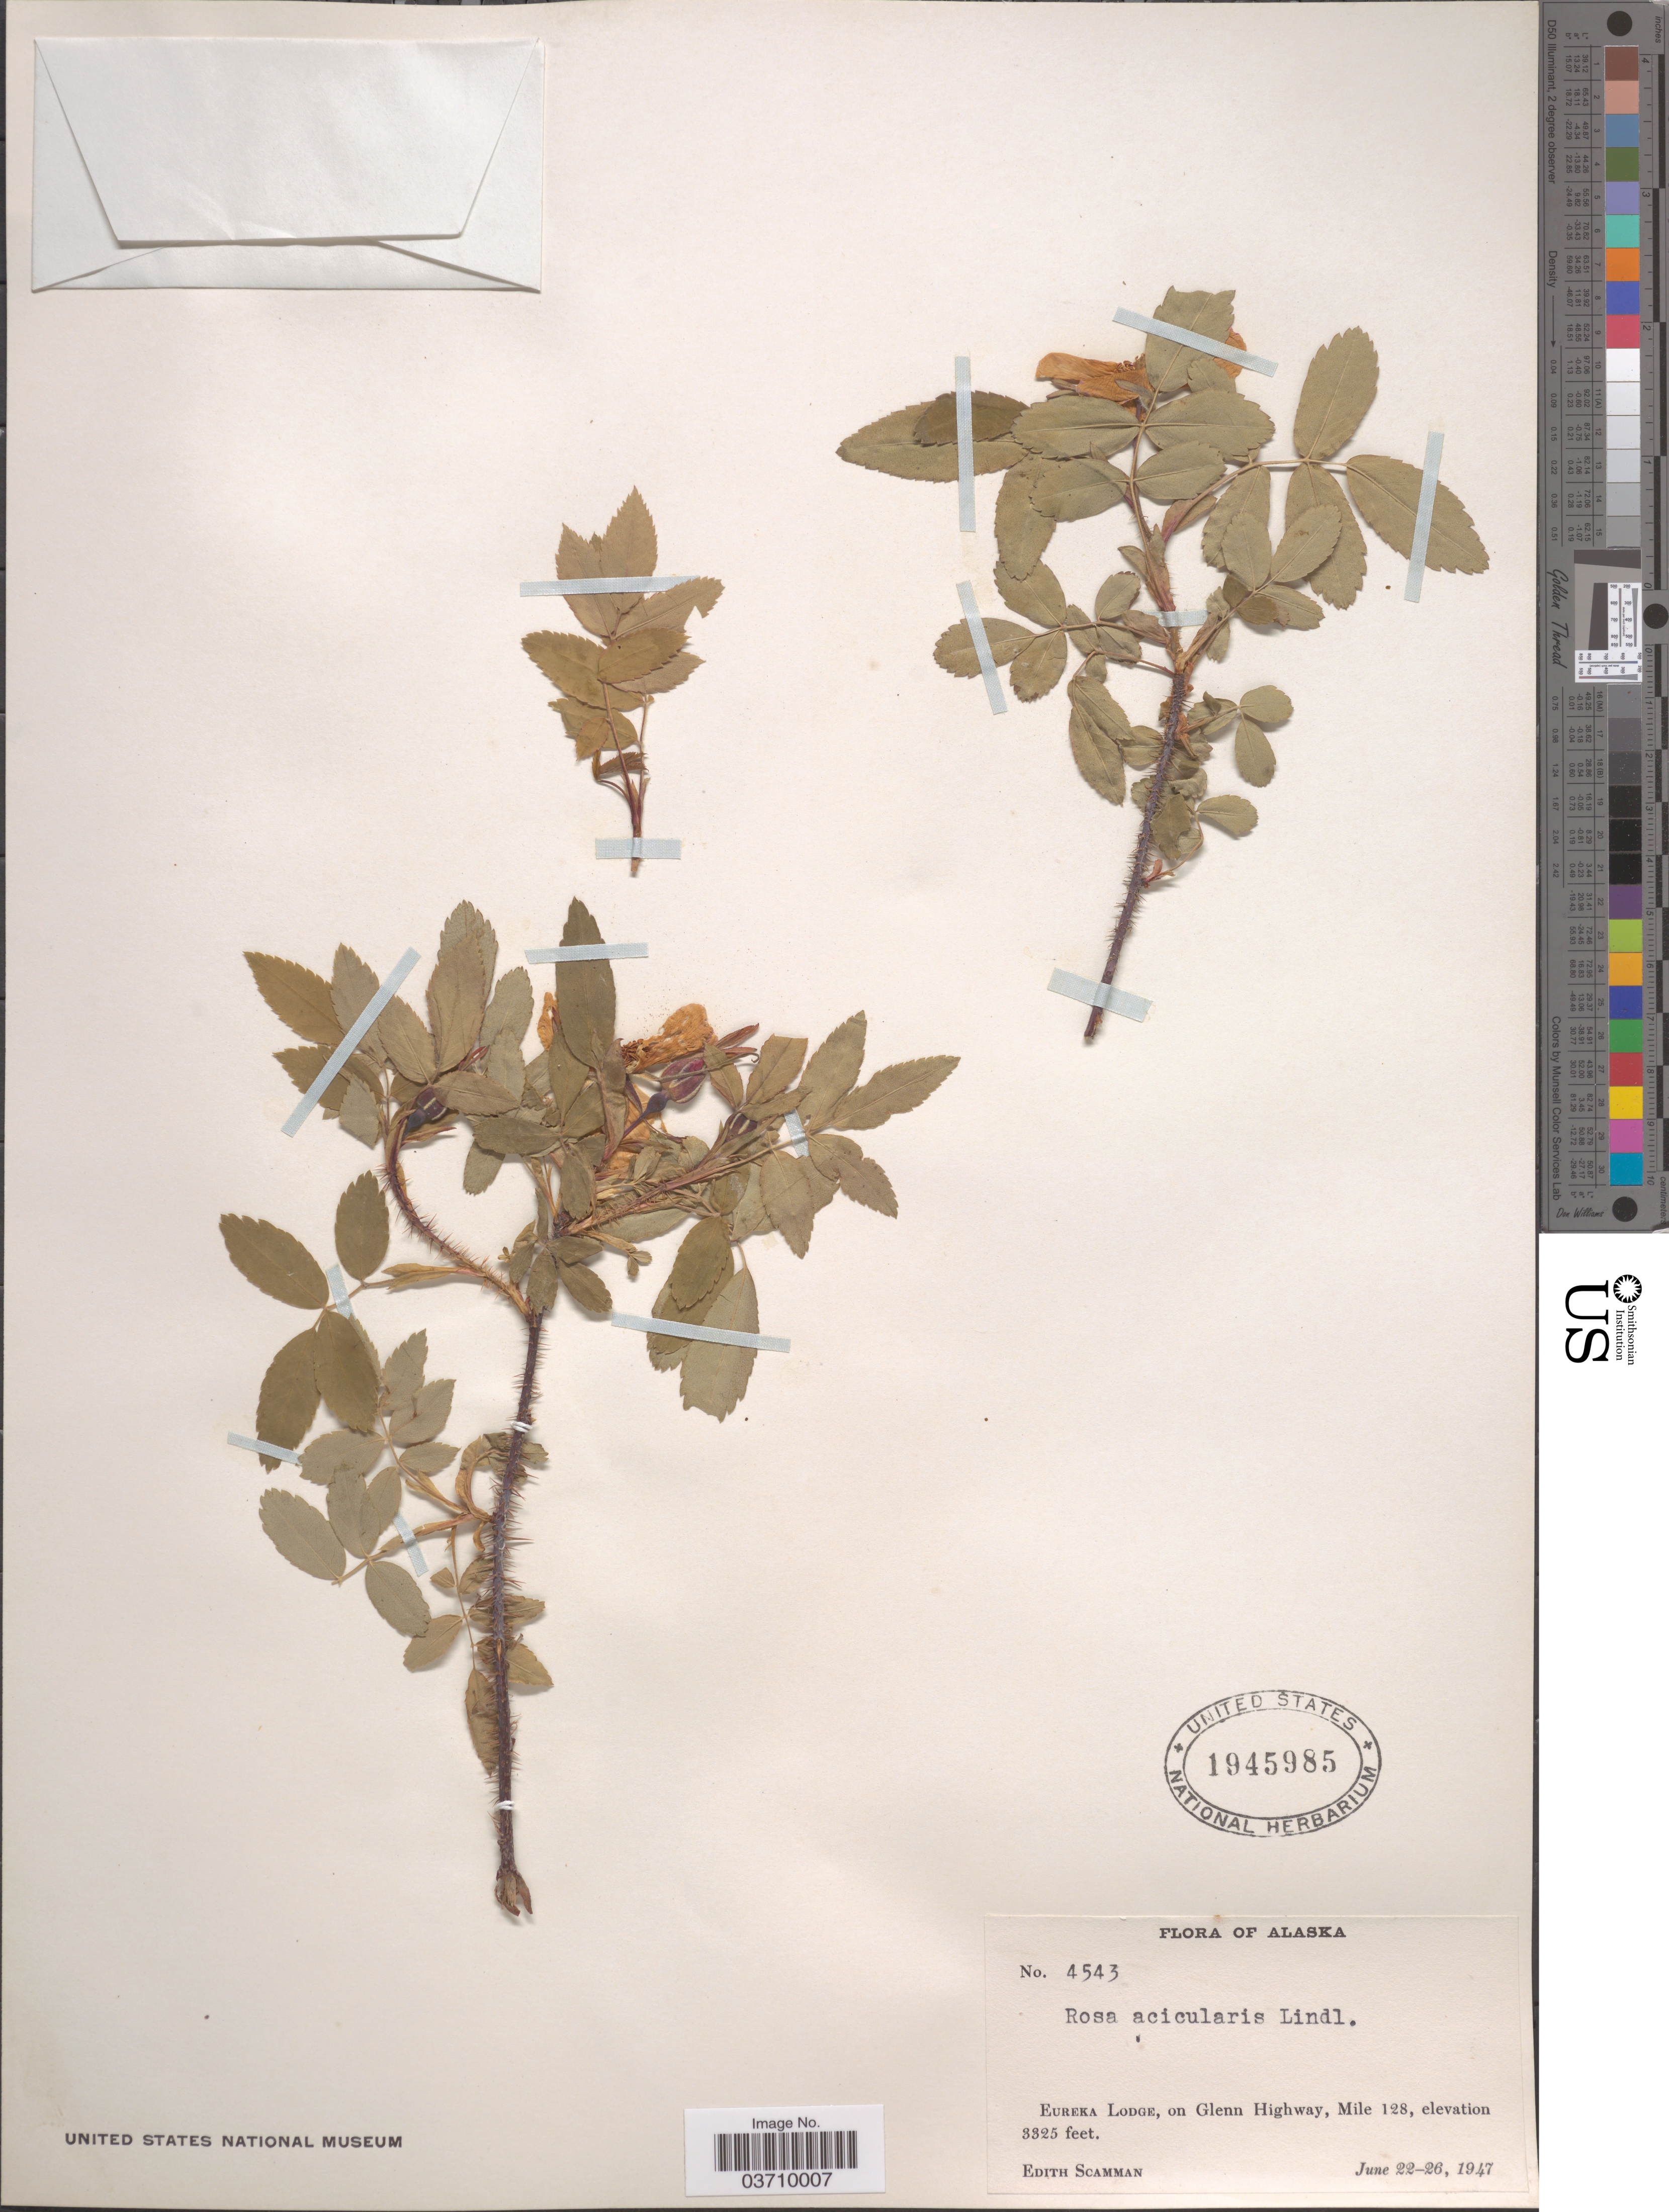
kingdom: Plantae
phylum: Tracheophyta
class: Magnoliopsida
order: Rosales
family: Rosaceae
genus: Rosa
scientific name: Rosa acicularis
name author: Lindl.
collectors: E. Scamman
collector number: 4543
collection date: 1947-06-22/1947-06-26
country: United States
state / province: Alaska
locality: Eureka Lodge, on Glenn Highway, Mile 128.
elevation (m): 1013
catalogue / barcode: US 1945985